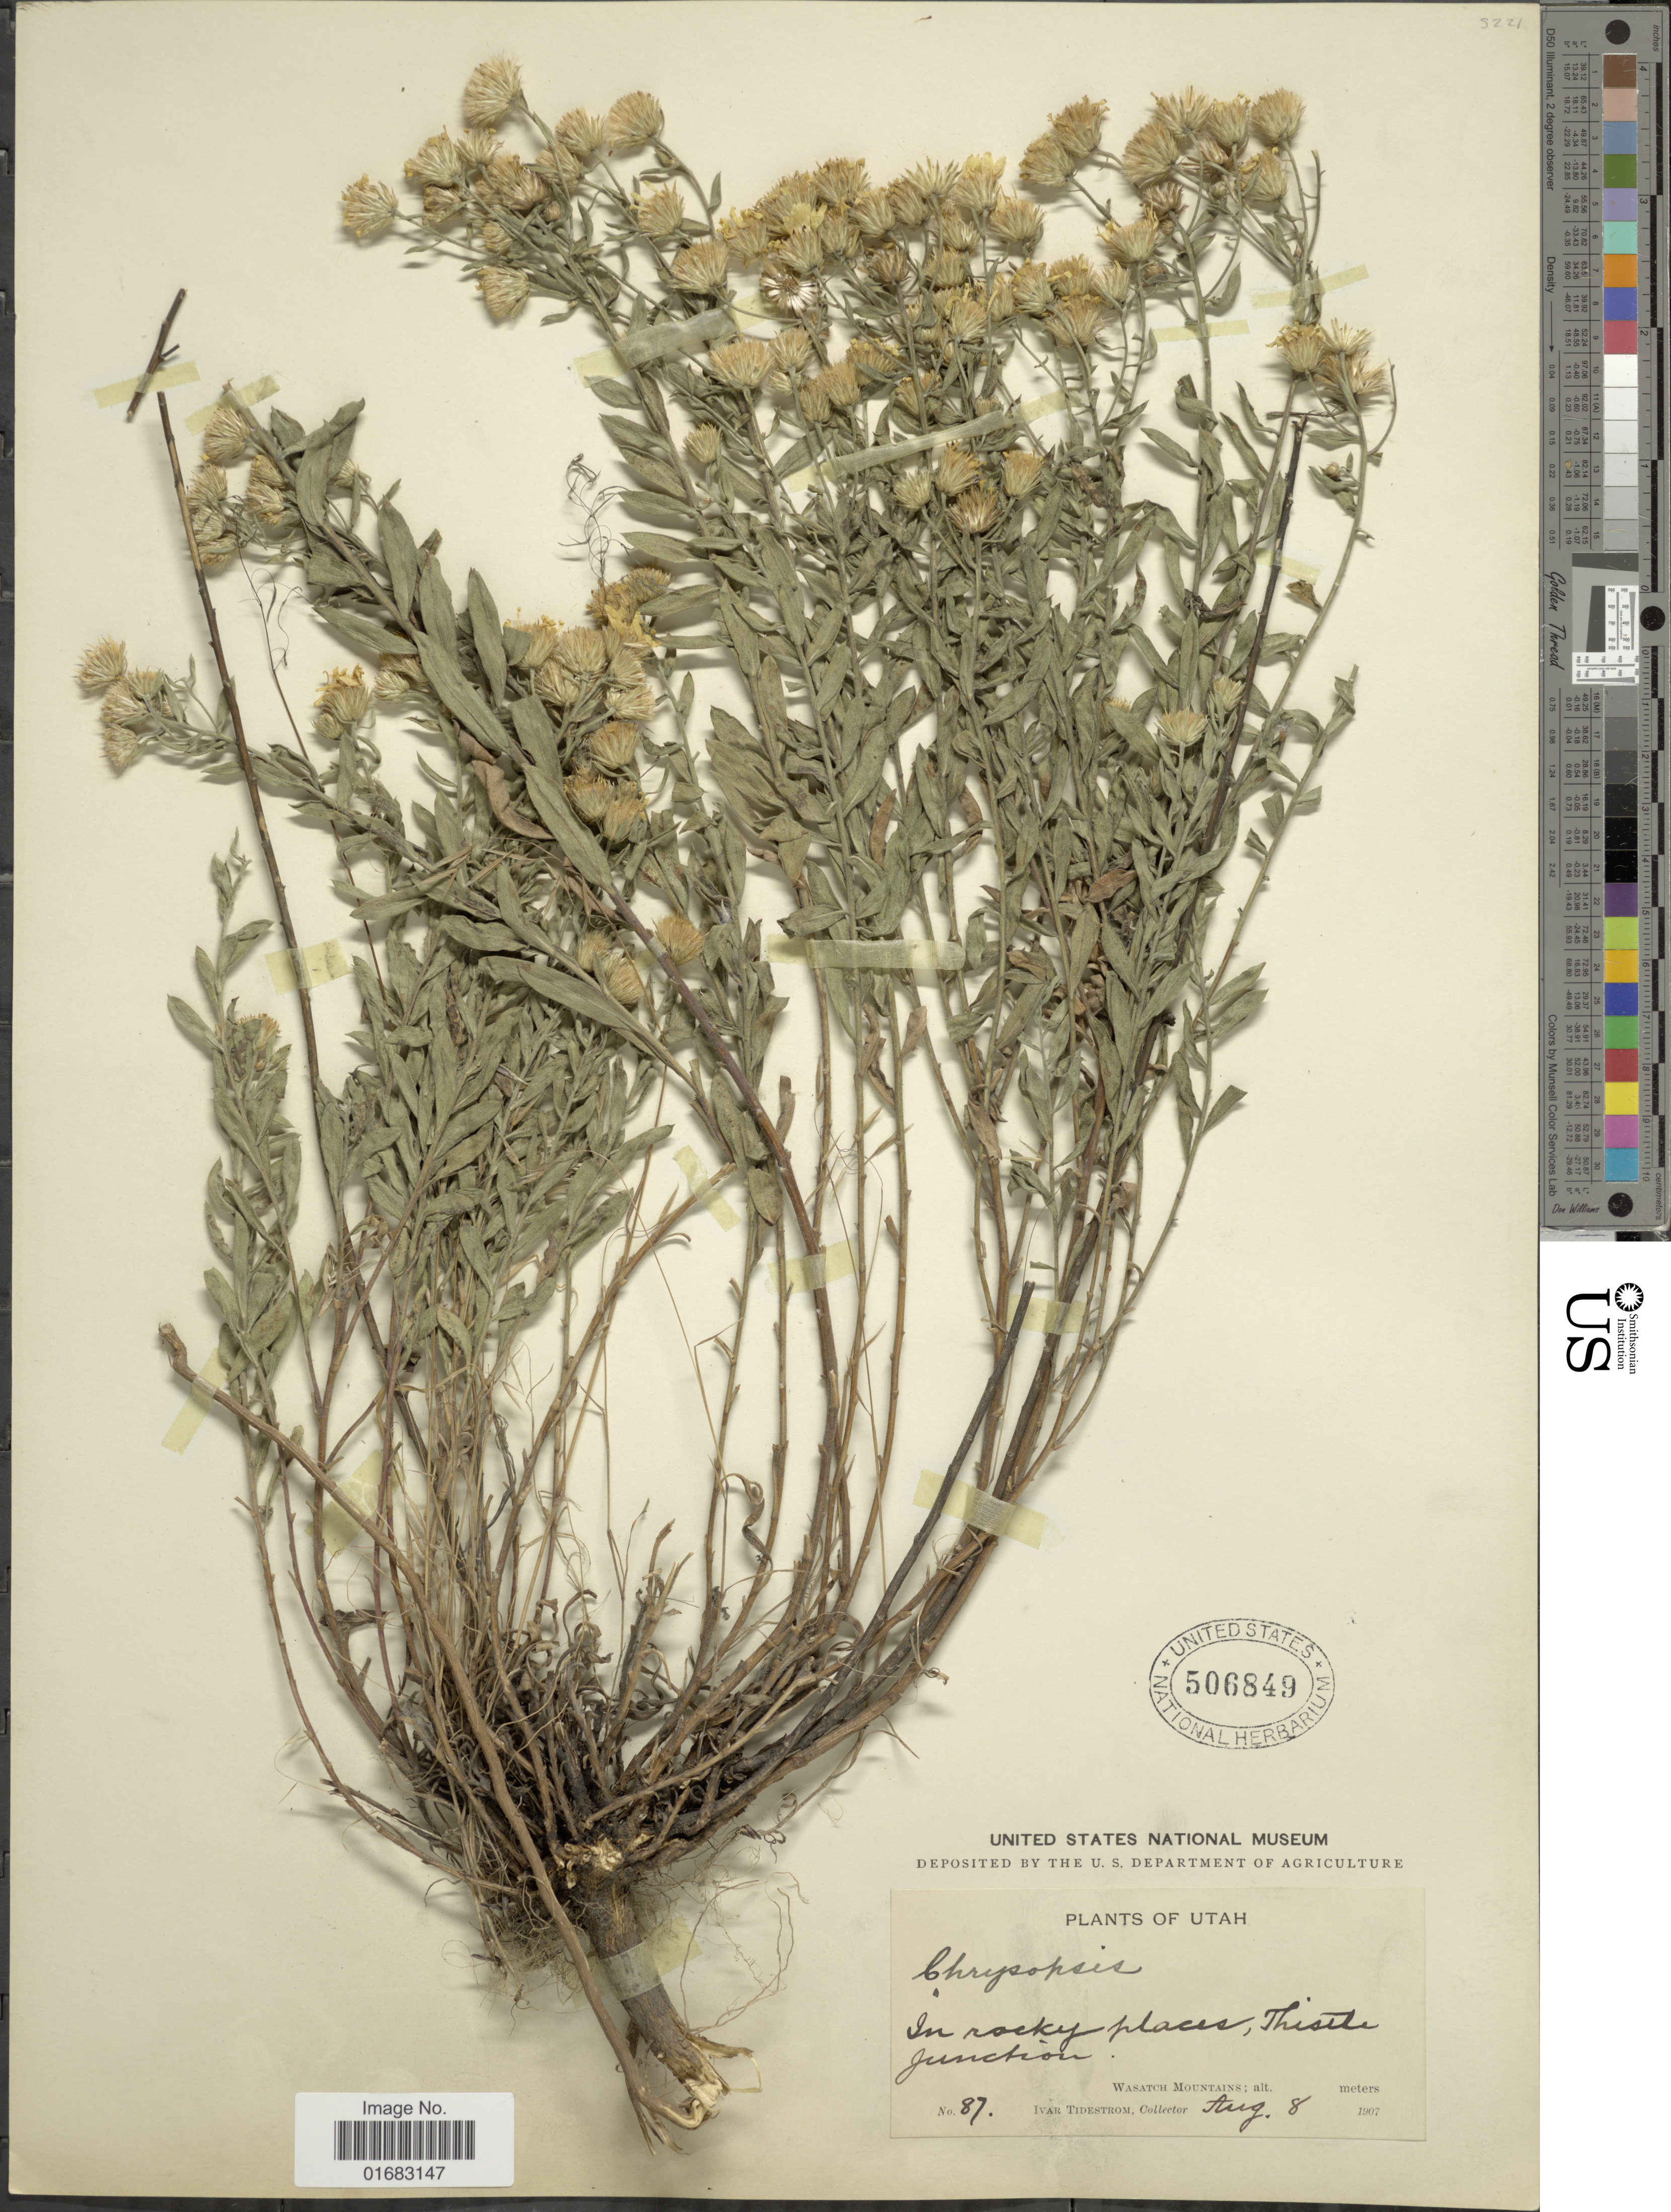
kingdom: Plantae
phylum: Tracheophyta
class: Magnoliopsida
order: Asterales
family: Asteraceae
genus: Heterotheca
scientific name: Heterotheca sp.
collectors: M. T. Strong & I. F. Tidestrom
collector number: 87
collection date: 1907-08-08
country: United States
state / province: Utah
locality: Utah. In rocky places, Thistle junction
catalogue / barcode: US 506849